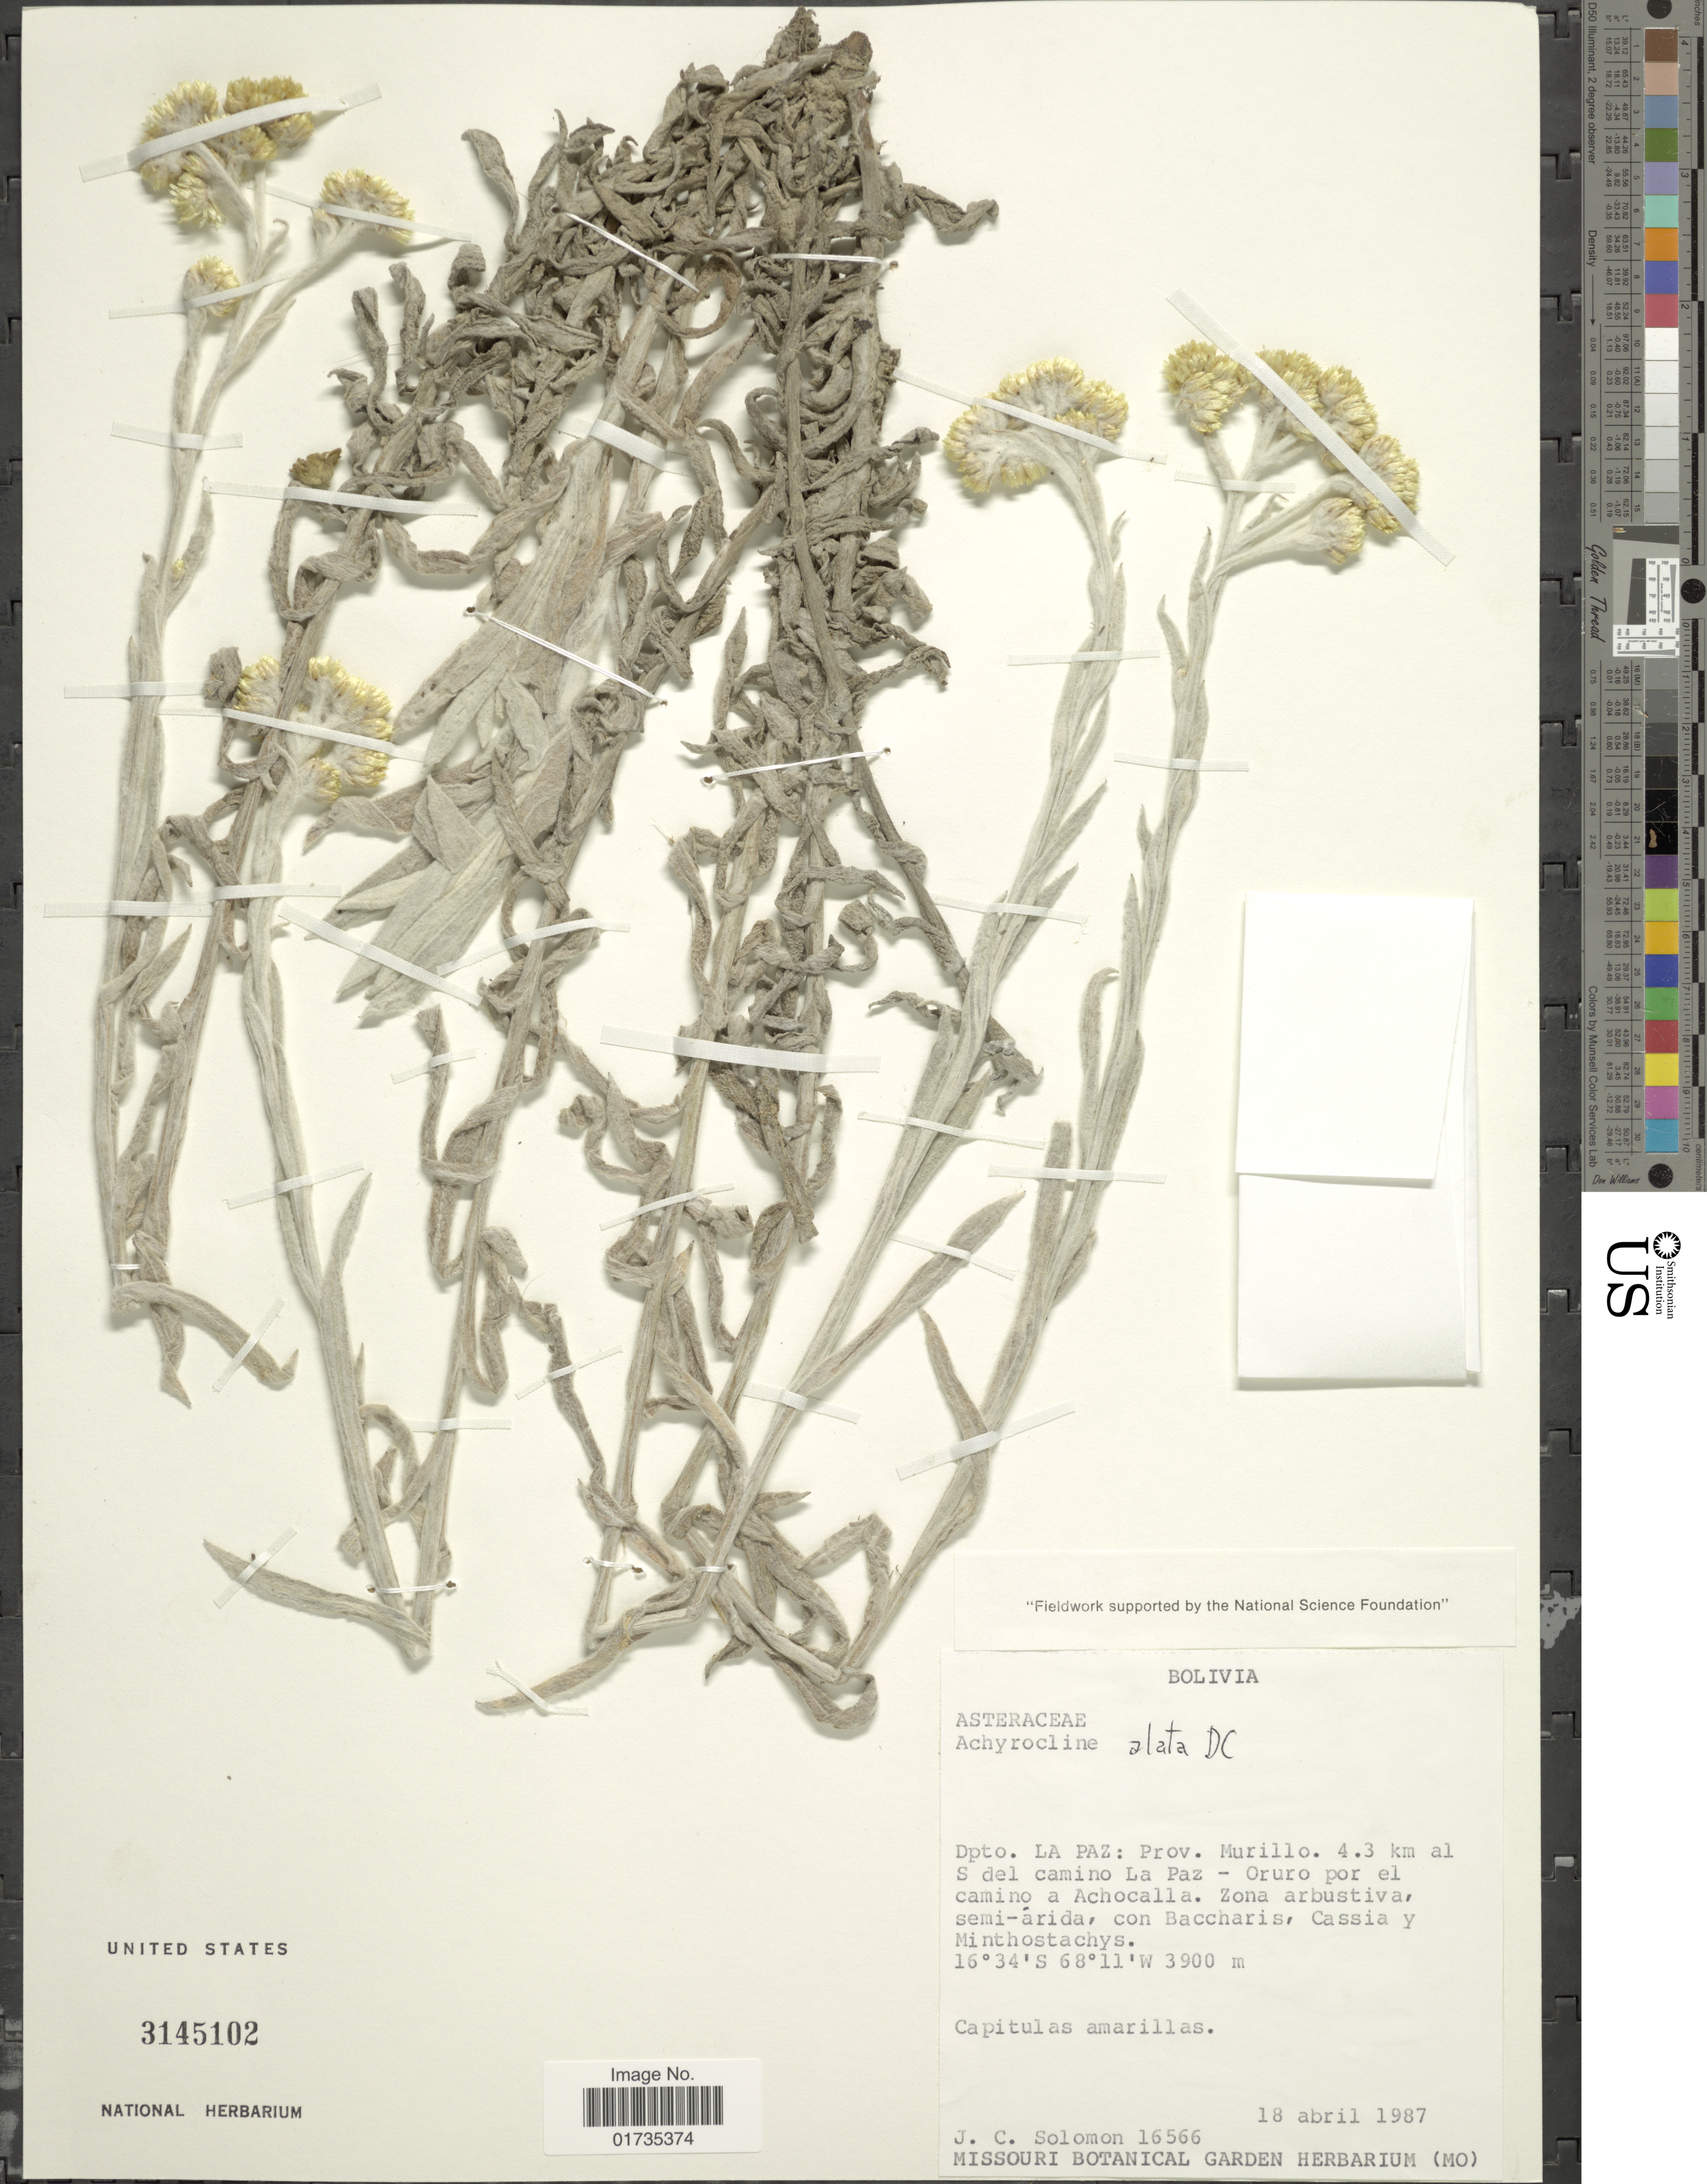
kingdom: Plantae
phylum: Tracheophyta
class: Magnoliopsida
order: Asterales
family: Asteraceae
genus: Achyrocline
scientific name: Achyrocline alata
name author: (Kunth) DC.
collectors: J. C. Solomon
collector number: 16566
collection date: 1987-04-18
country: Bolivia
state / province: La Paz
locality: Prov. Murillo. 4.3 km al S del camino La Paz-Oruro por el camino a Achocalla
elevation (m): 3900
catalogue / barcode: US 3145102